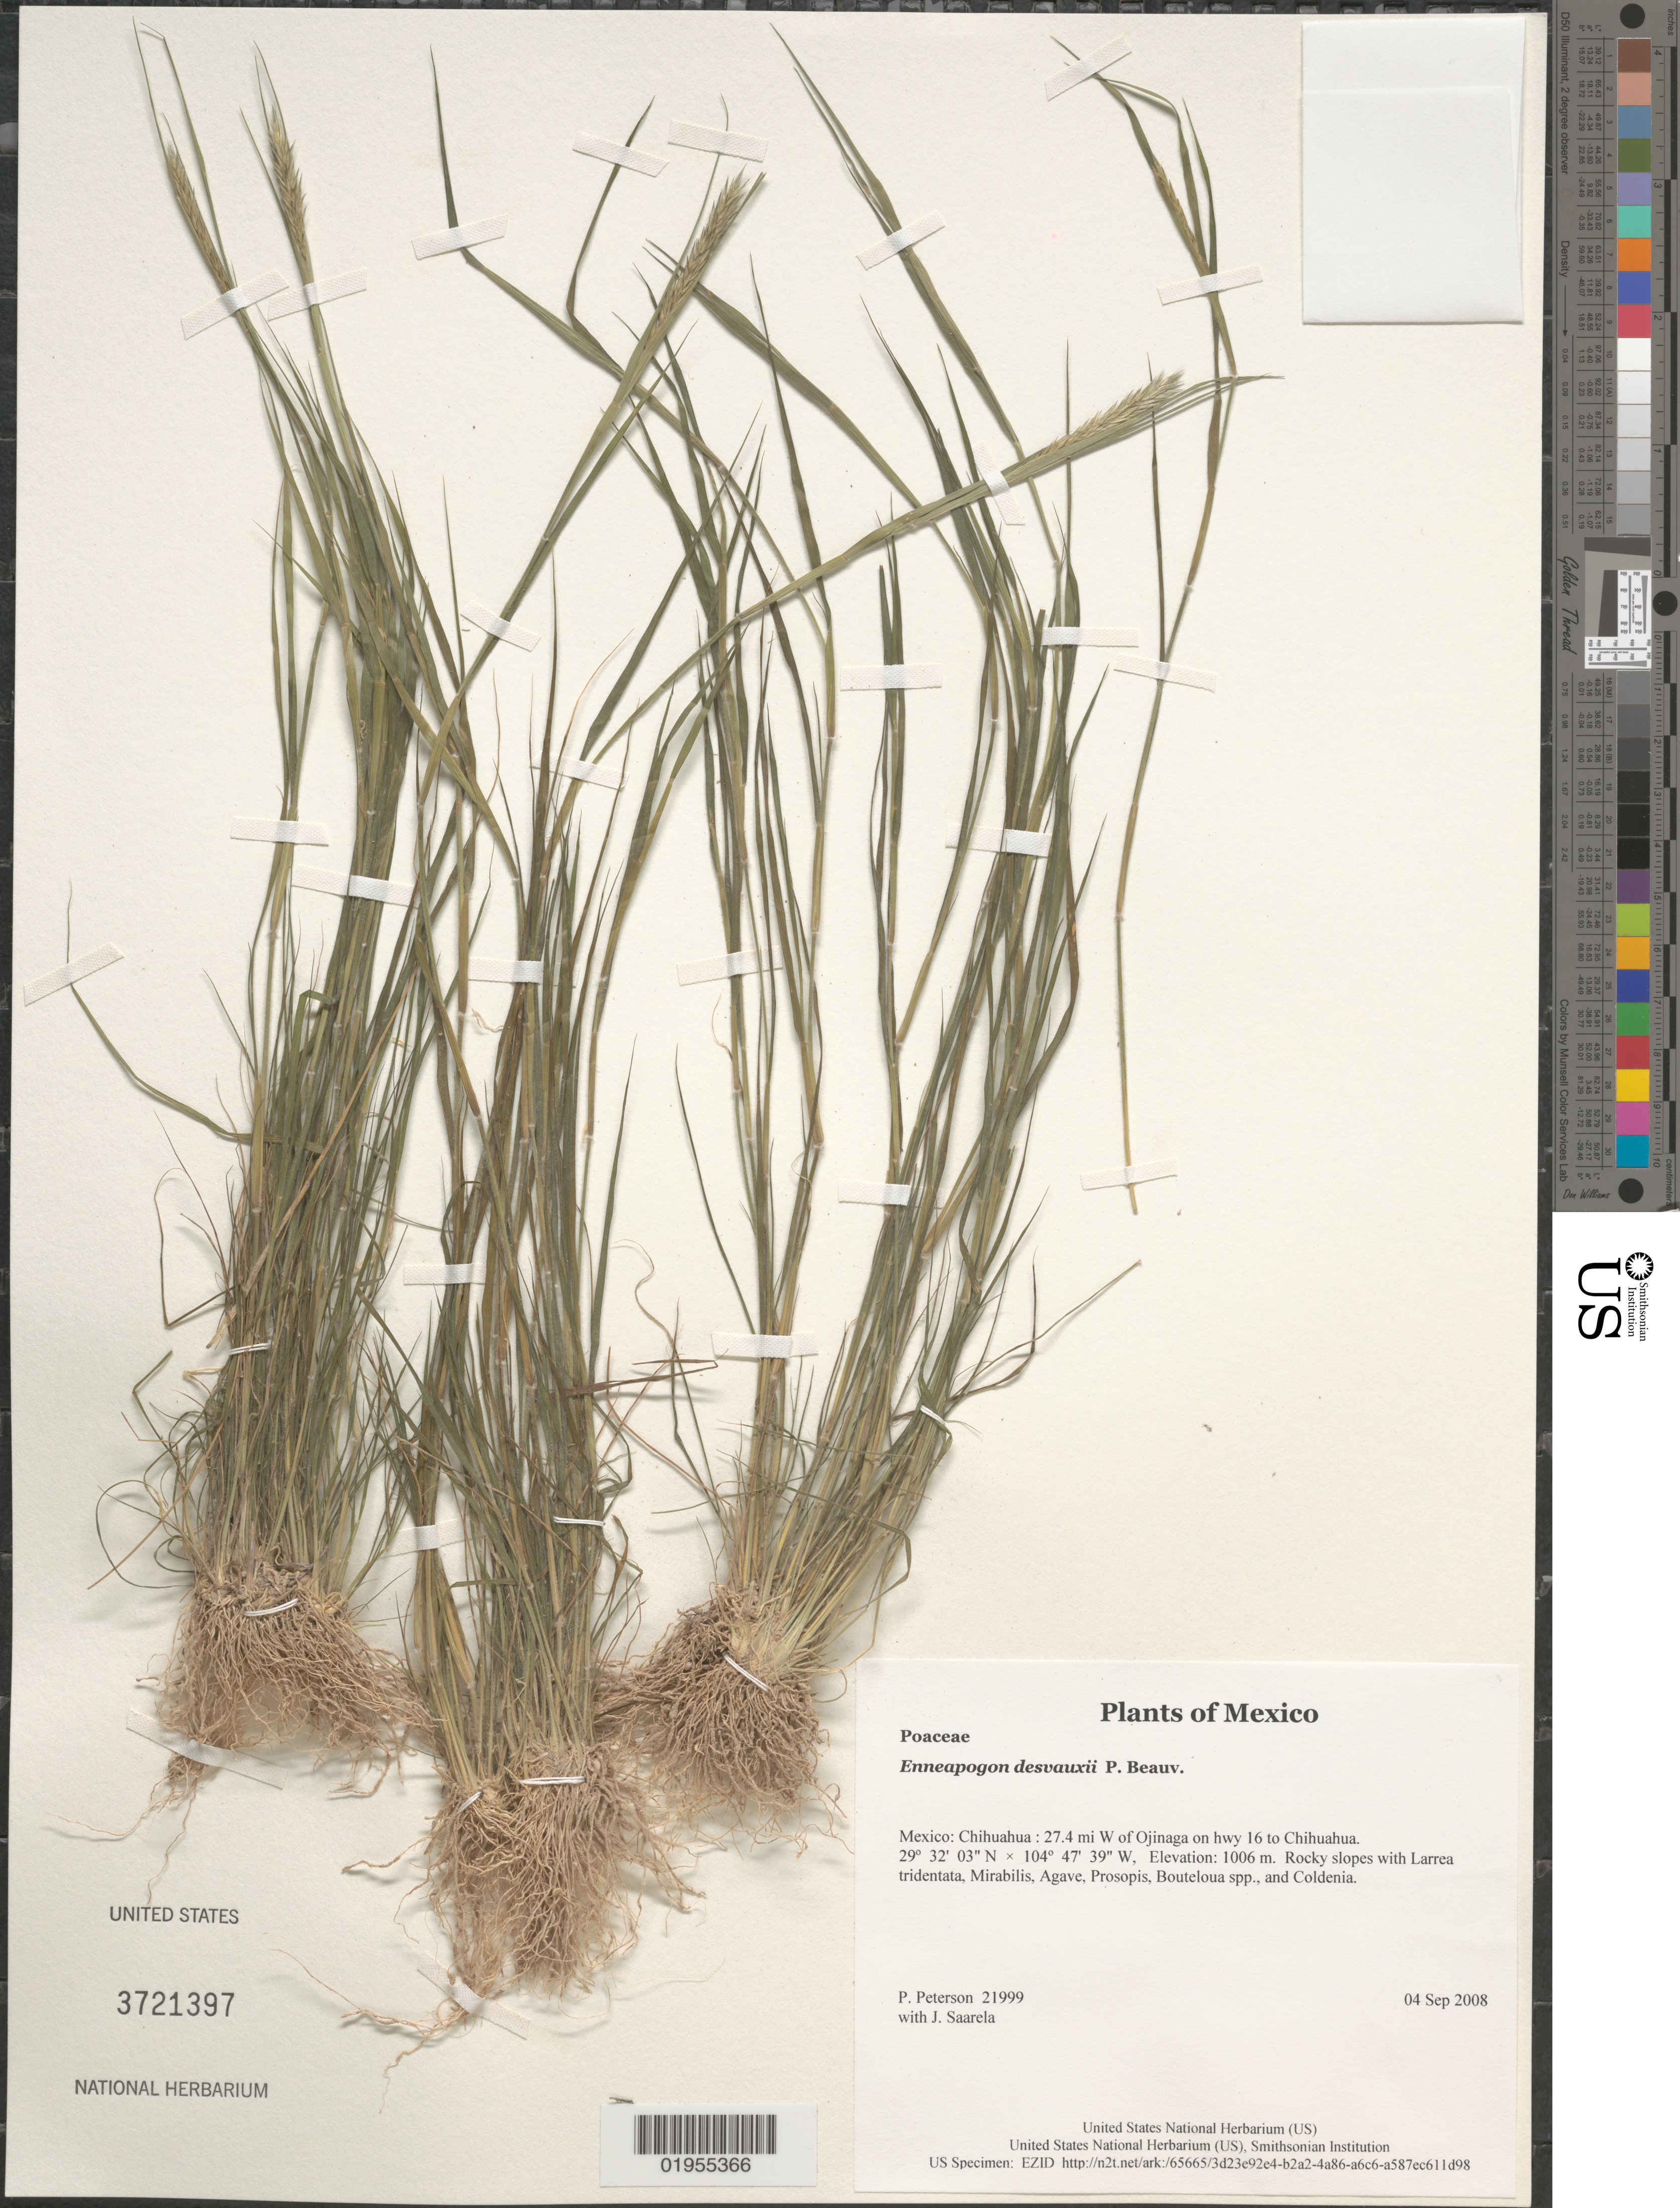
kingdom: Plantae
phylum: Tracheophyta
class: Liliopsida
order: Poales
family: Poaceae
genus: Enneapogon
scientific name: Enneapogon desvauxii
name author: P. Beauv.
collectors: P. M. Peterson & J. Saarela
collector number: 21999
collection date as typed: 04 Sep 2008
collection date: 2008-09-04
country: Mexico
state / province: Chihuahua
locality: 27.4 mi W of Ojinaga on hwy 16 to Chihuahua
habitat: Rocky slopes with Larrea tridentata, Mirabilis, Agave, Prosopis, Bouteloua spp., and Coldenia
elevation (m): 1006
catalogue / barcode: US 3721397